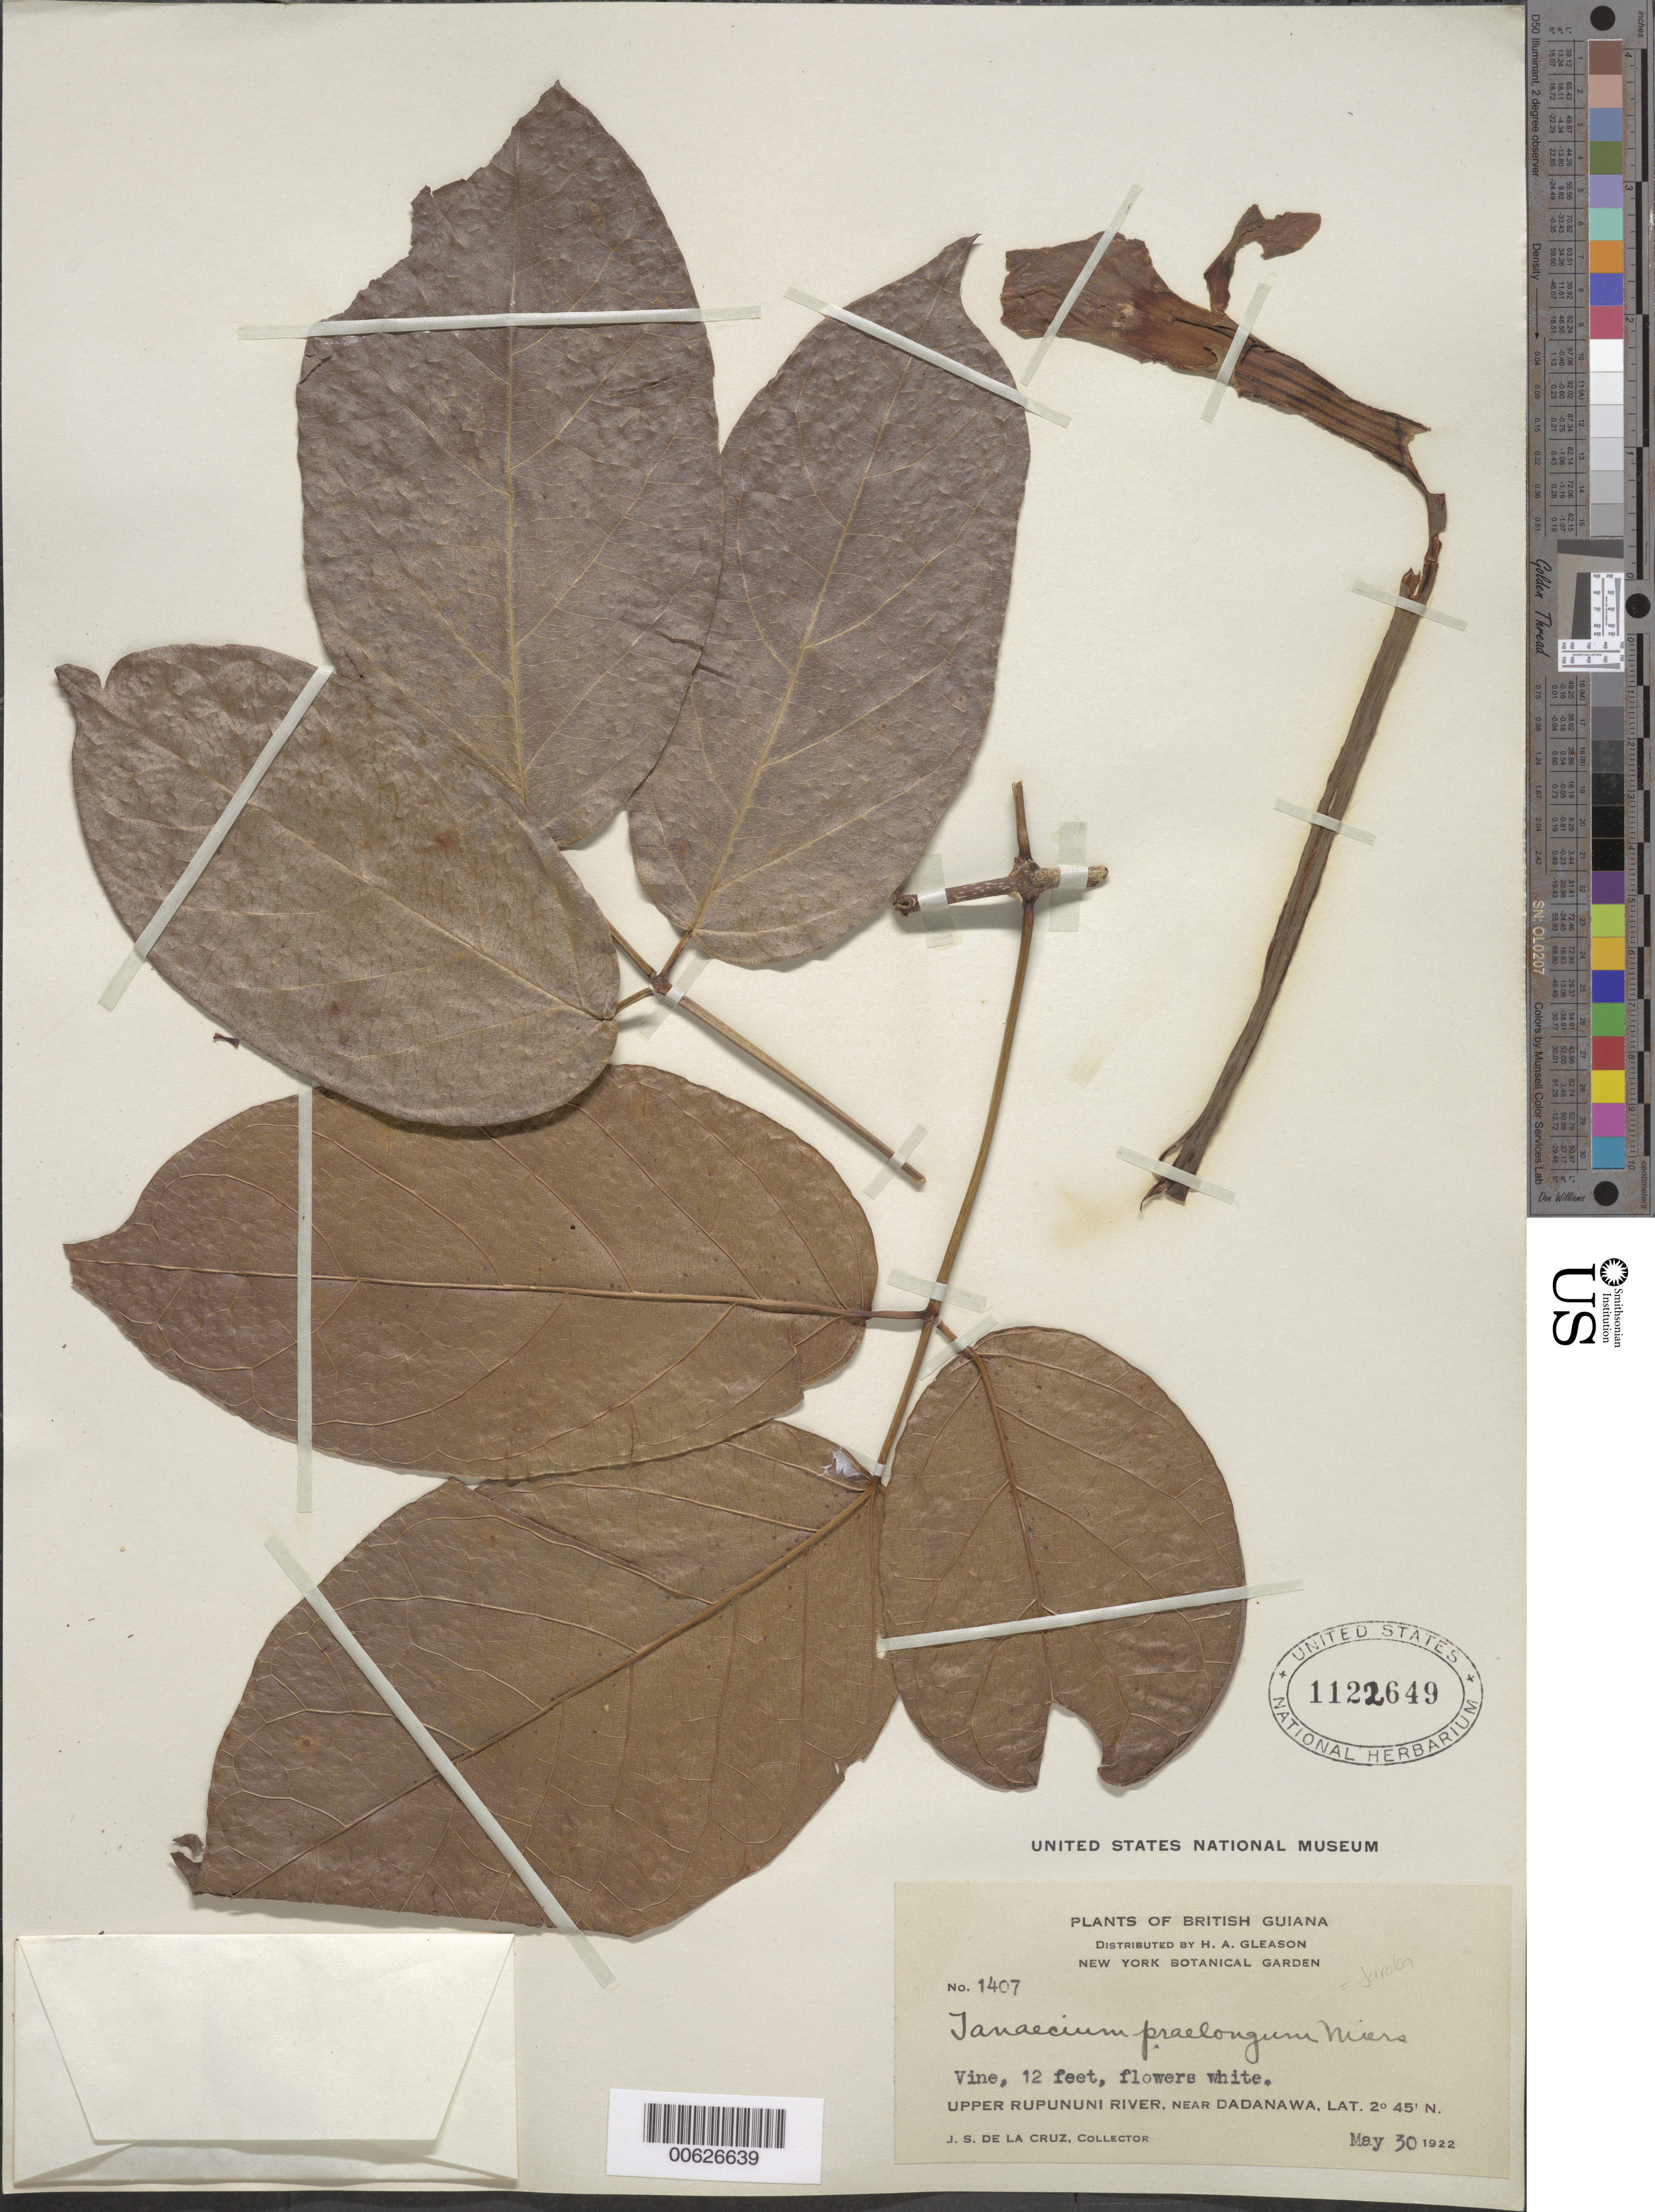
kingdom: Plantae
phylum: Tracheophyta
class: Magnoliopsida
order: Lamiales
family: Bignoniaceae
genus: Tanaecium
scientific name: Tanaecium jaroba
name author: Sw.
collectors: J. S. de la Cruz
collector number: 1407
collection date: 1922-05-30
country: Guyana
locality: British Guiana. Upper Rupununi River, near Dadanawa.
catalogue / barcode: US 1122649